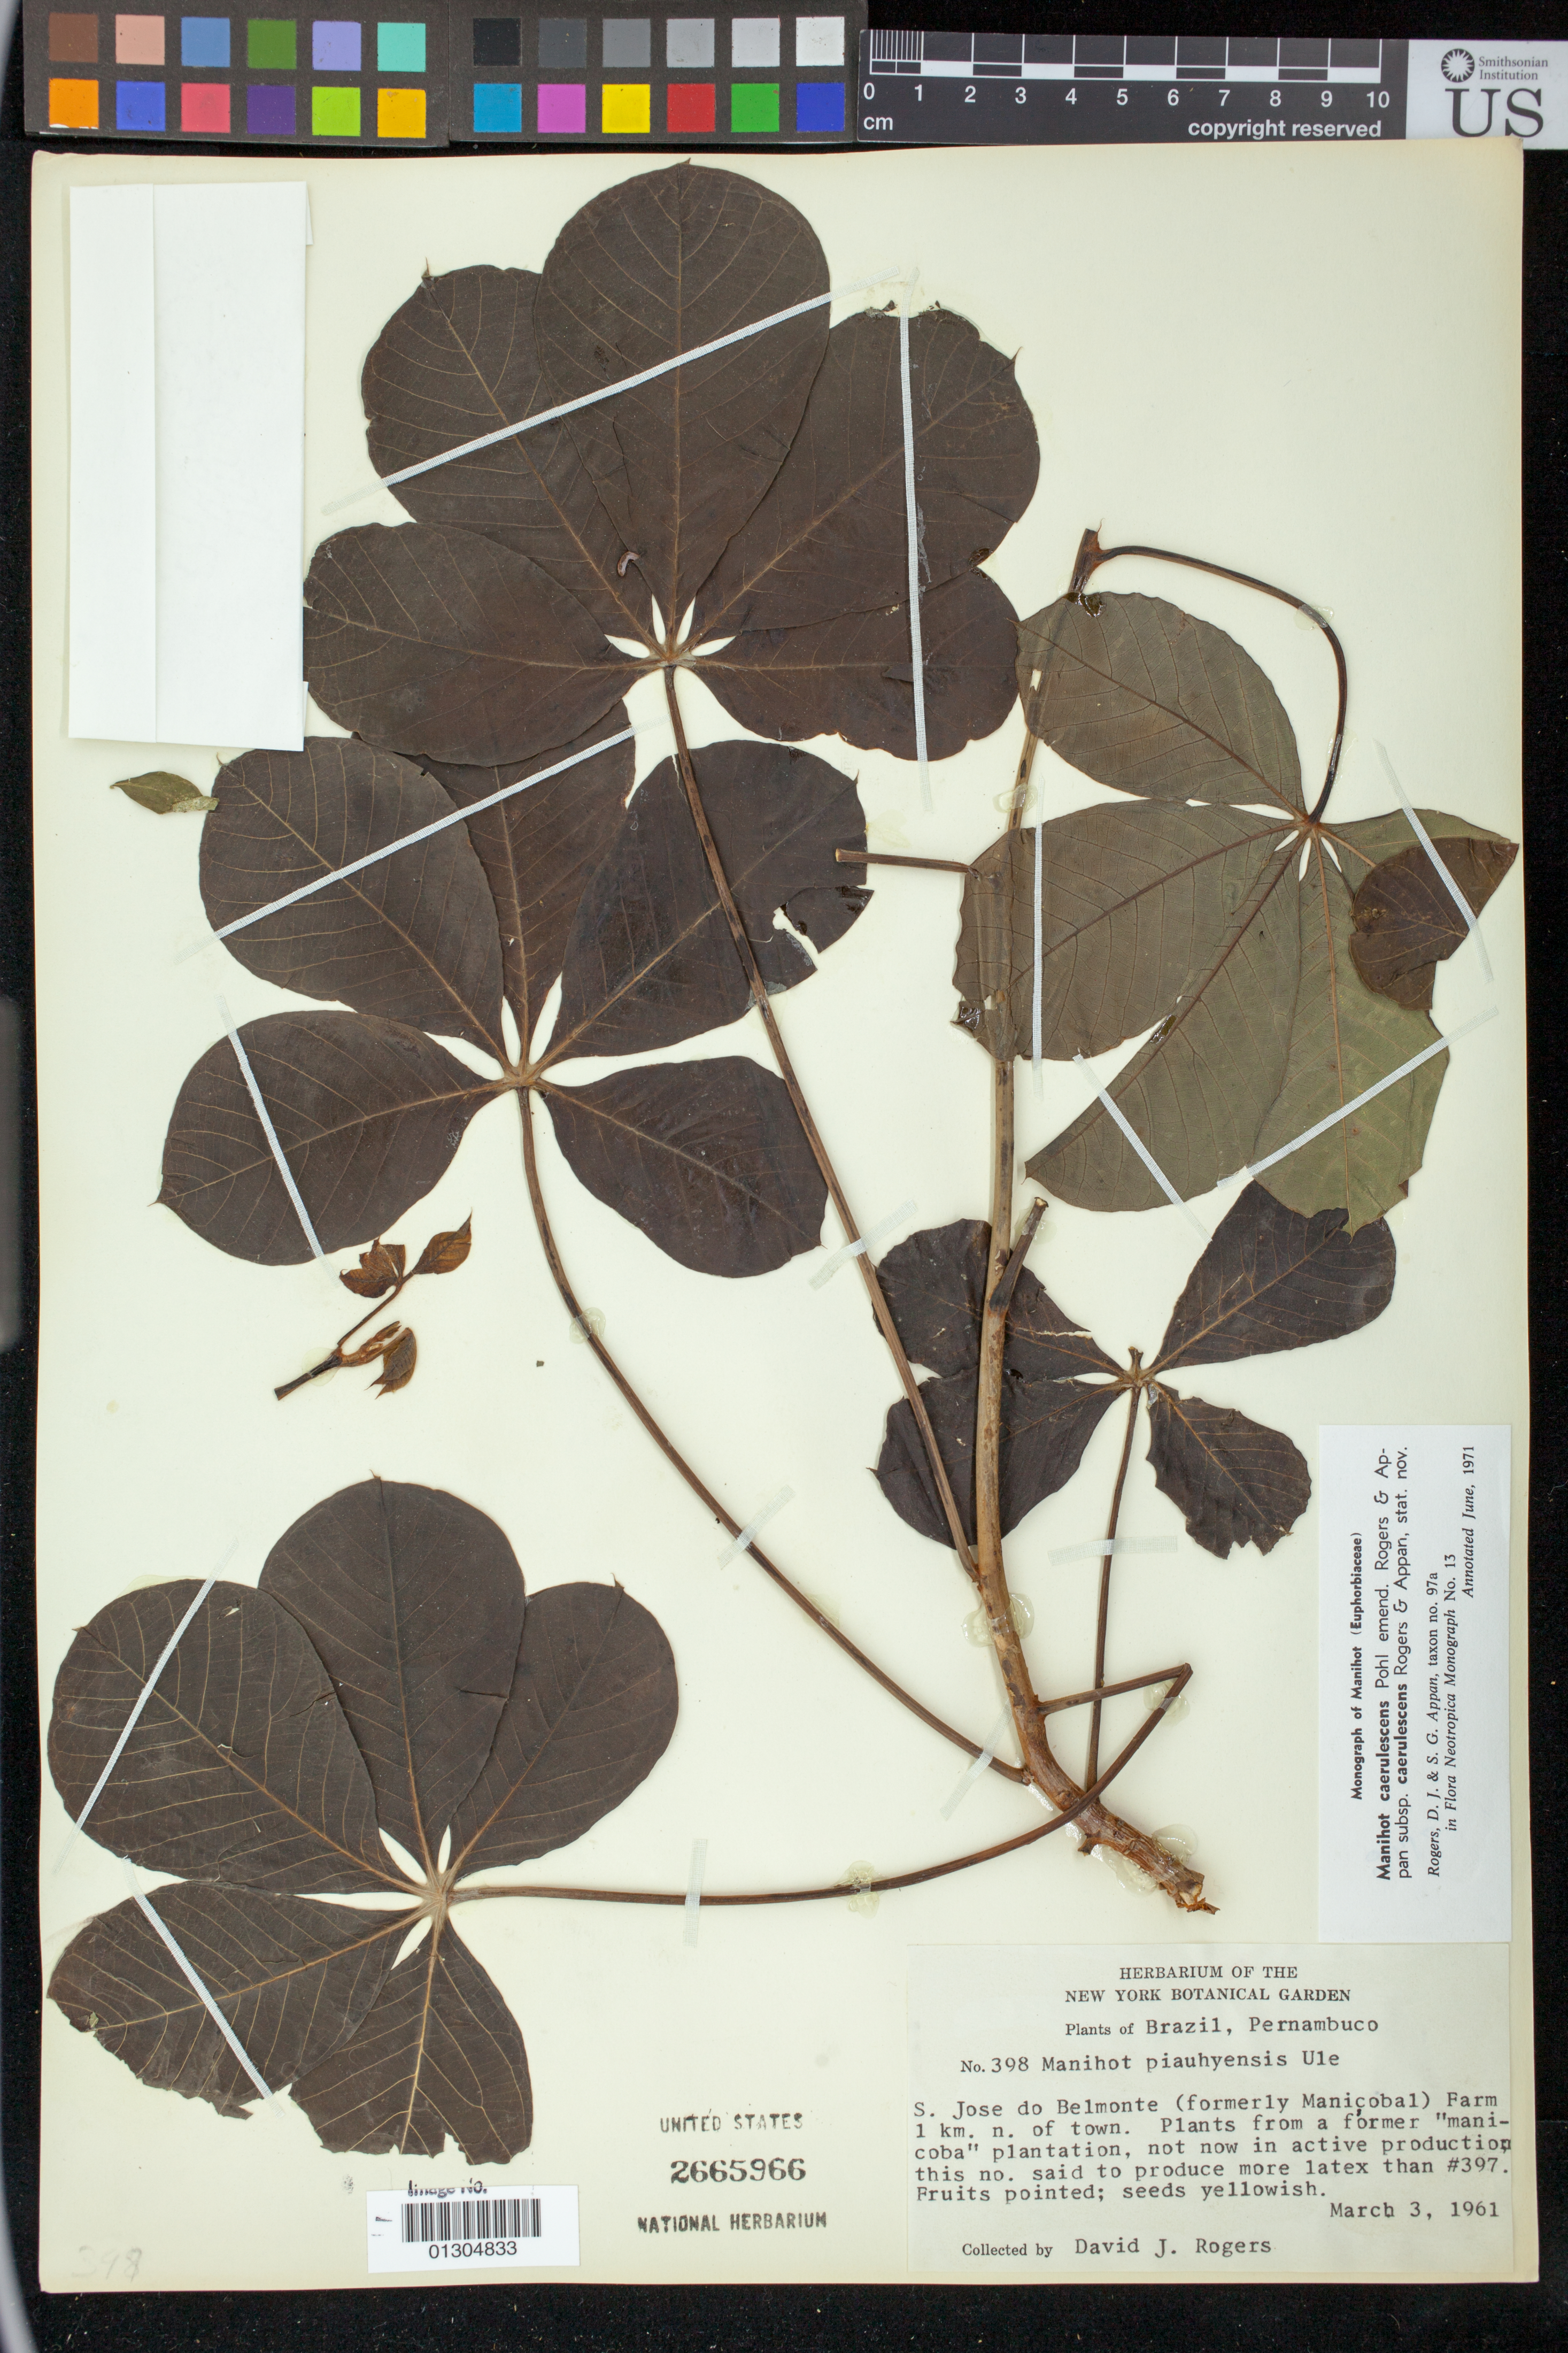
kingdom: Plantae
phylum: Tracheophyta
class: Magnoliopsida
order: Malpighiales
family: Euphorbiaceae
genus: Manihot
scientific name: Manihot caerulescens subsp. caerulescens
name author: Pohl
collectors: D. J. Rogers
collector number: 398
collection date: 1961-03-03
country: Brazil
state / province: Pernambuco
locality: S. Jose do Belmonte (formerly Manicobal) Farm, 1 km. n. of town.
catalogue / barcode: US 2665966